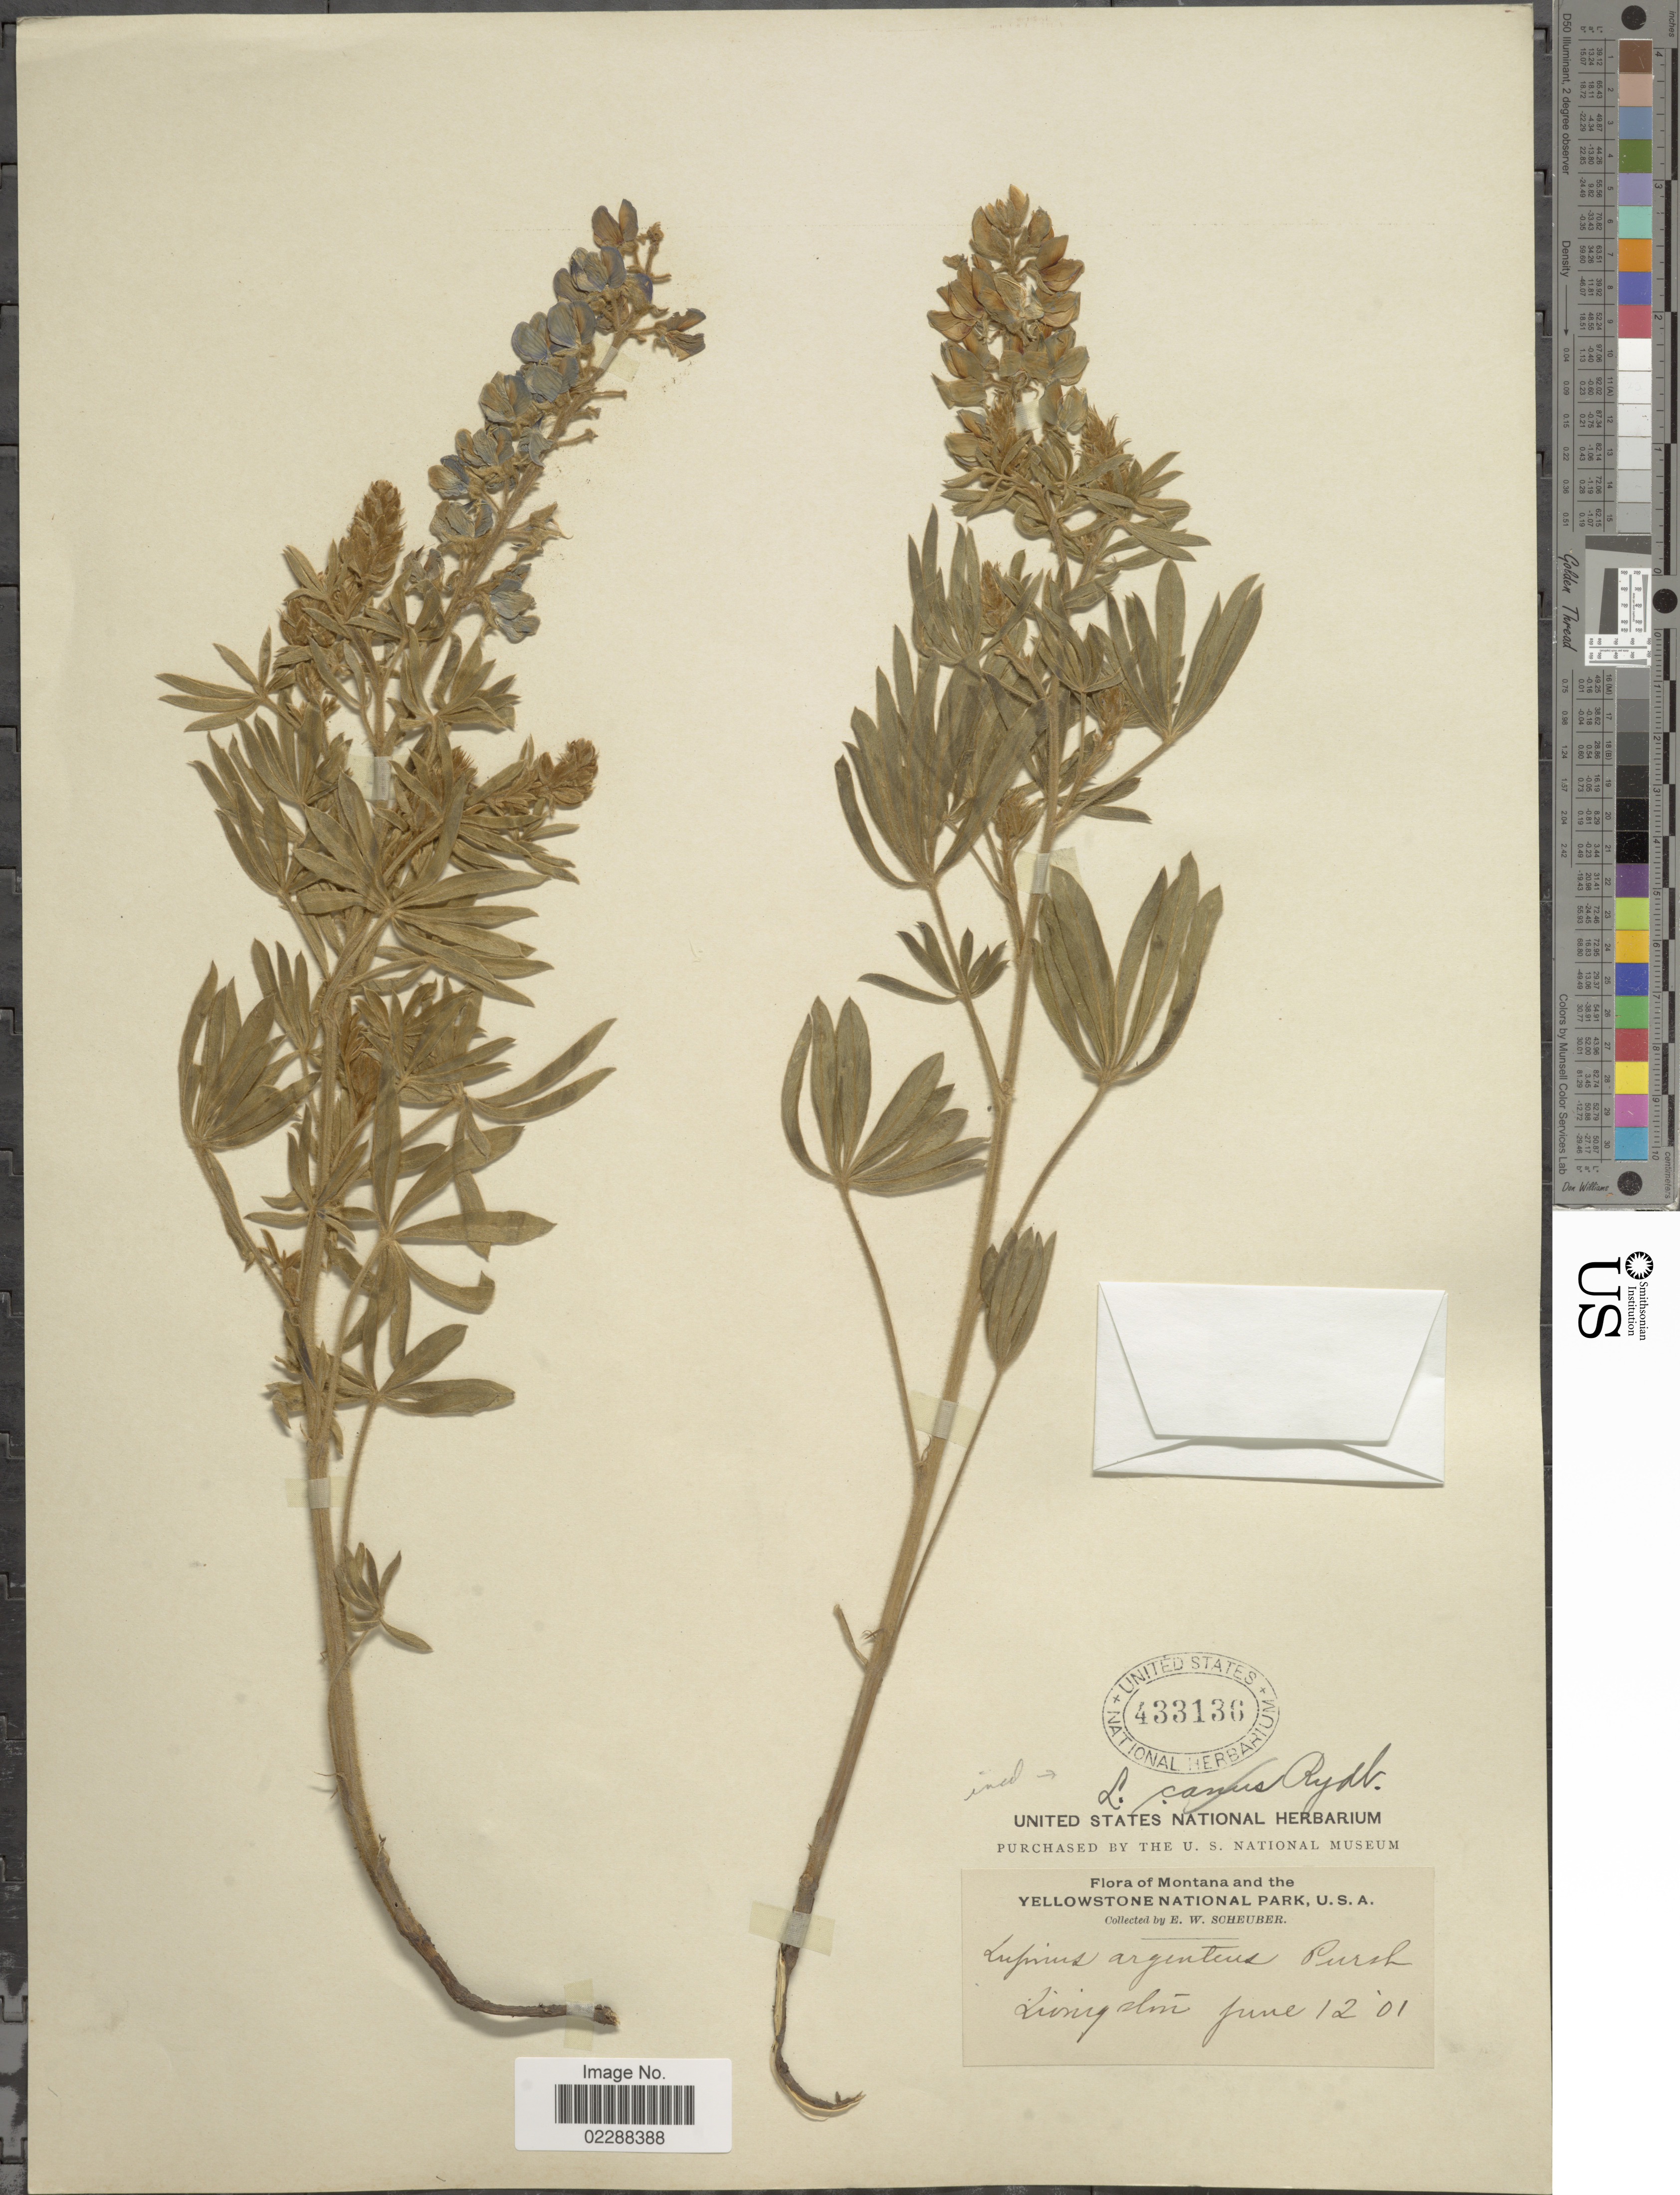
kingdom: Plantae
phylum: Tracheophyta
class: Magnoliopsida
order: Fabales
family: Fabaceae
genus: Lupinus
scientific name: Lupinus sp.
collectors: E. Scheuber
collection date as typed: Transcribed d/m/y: 12/6/1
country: United States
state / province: Montana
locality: Montana and the Yellowstone National Park, U.S.A,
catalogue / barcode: US 433136